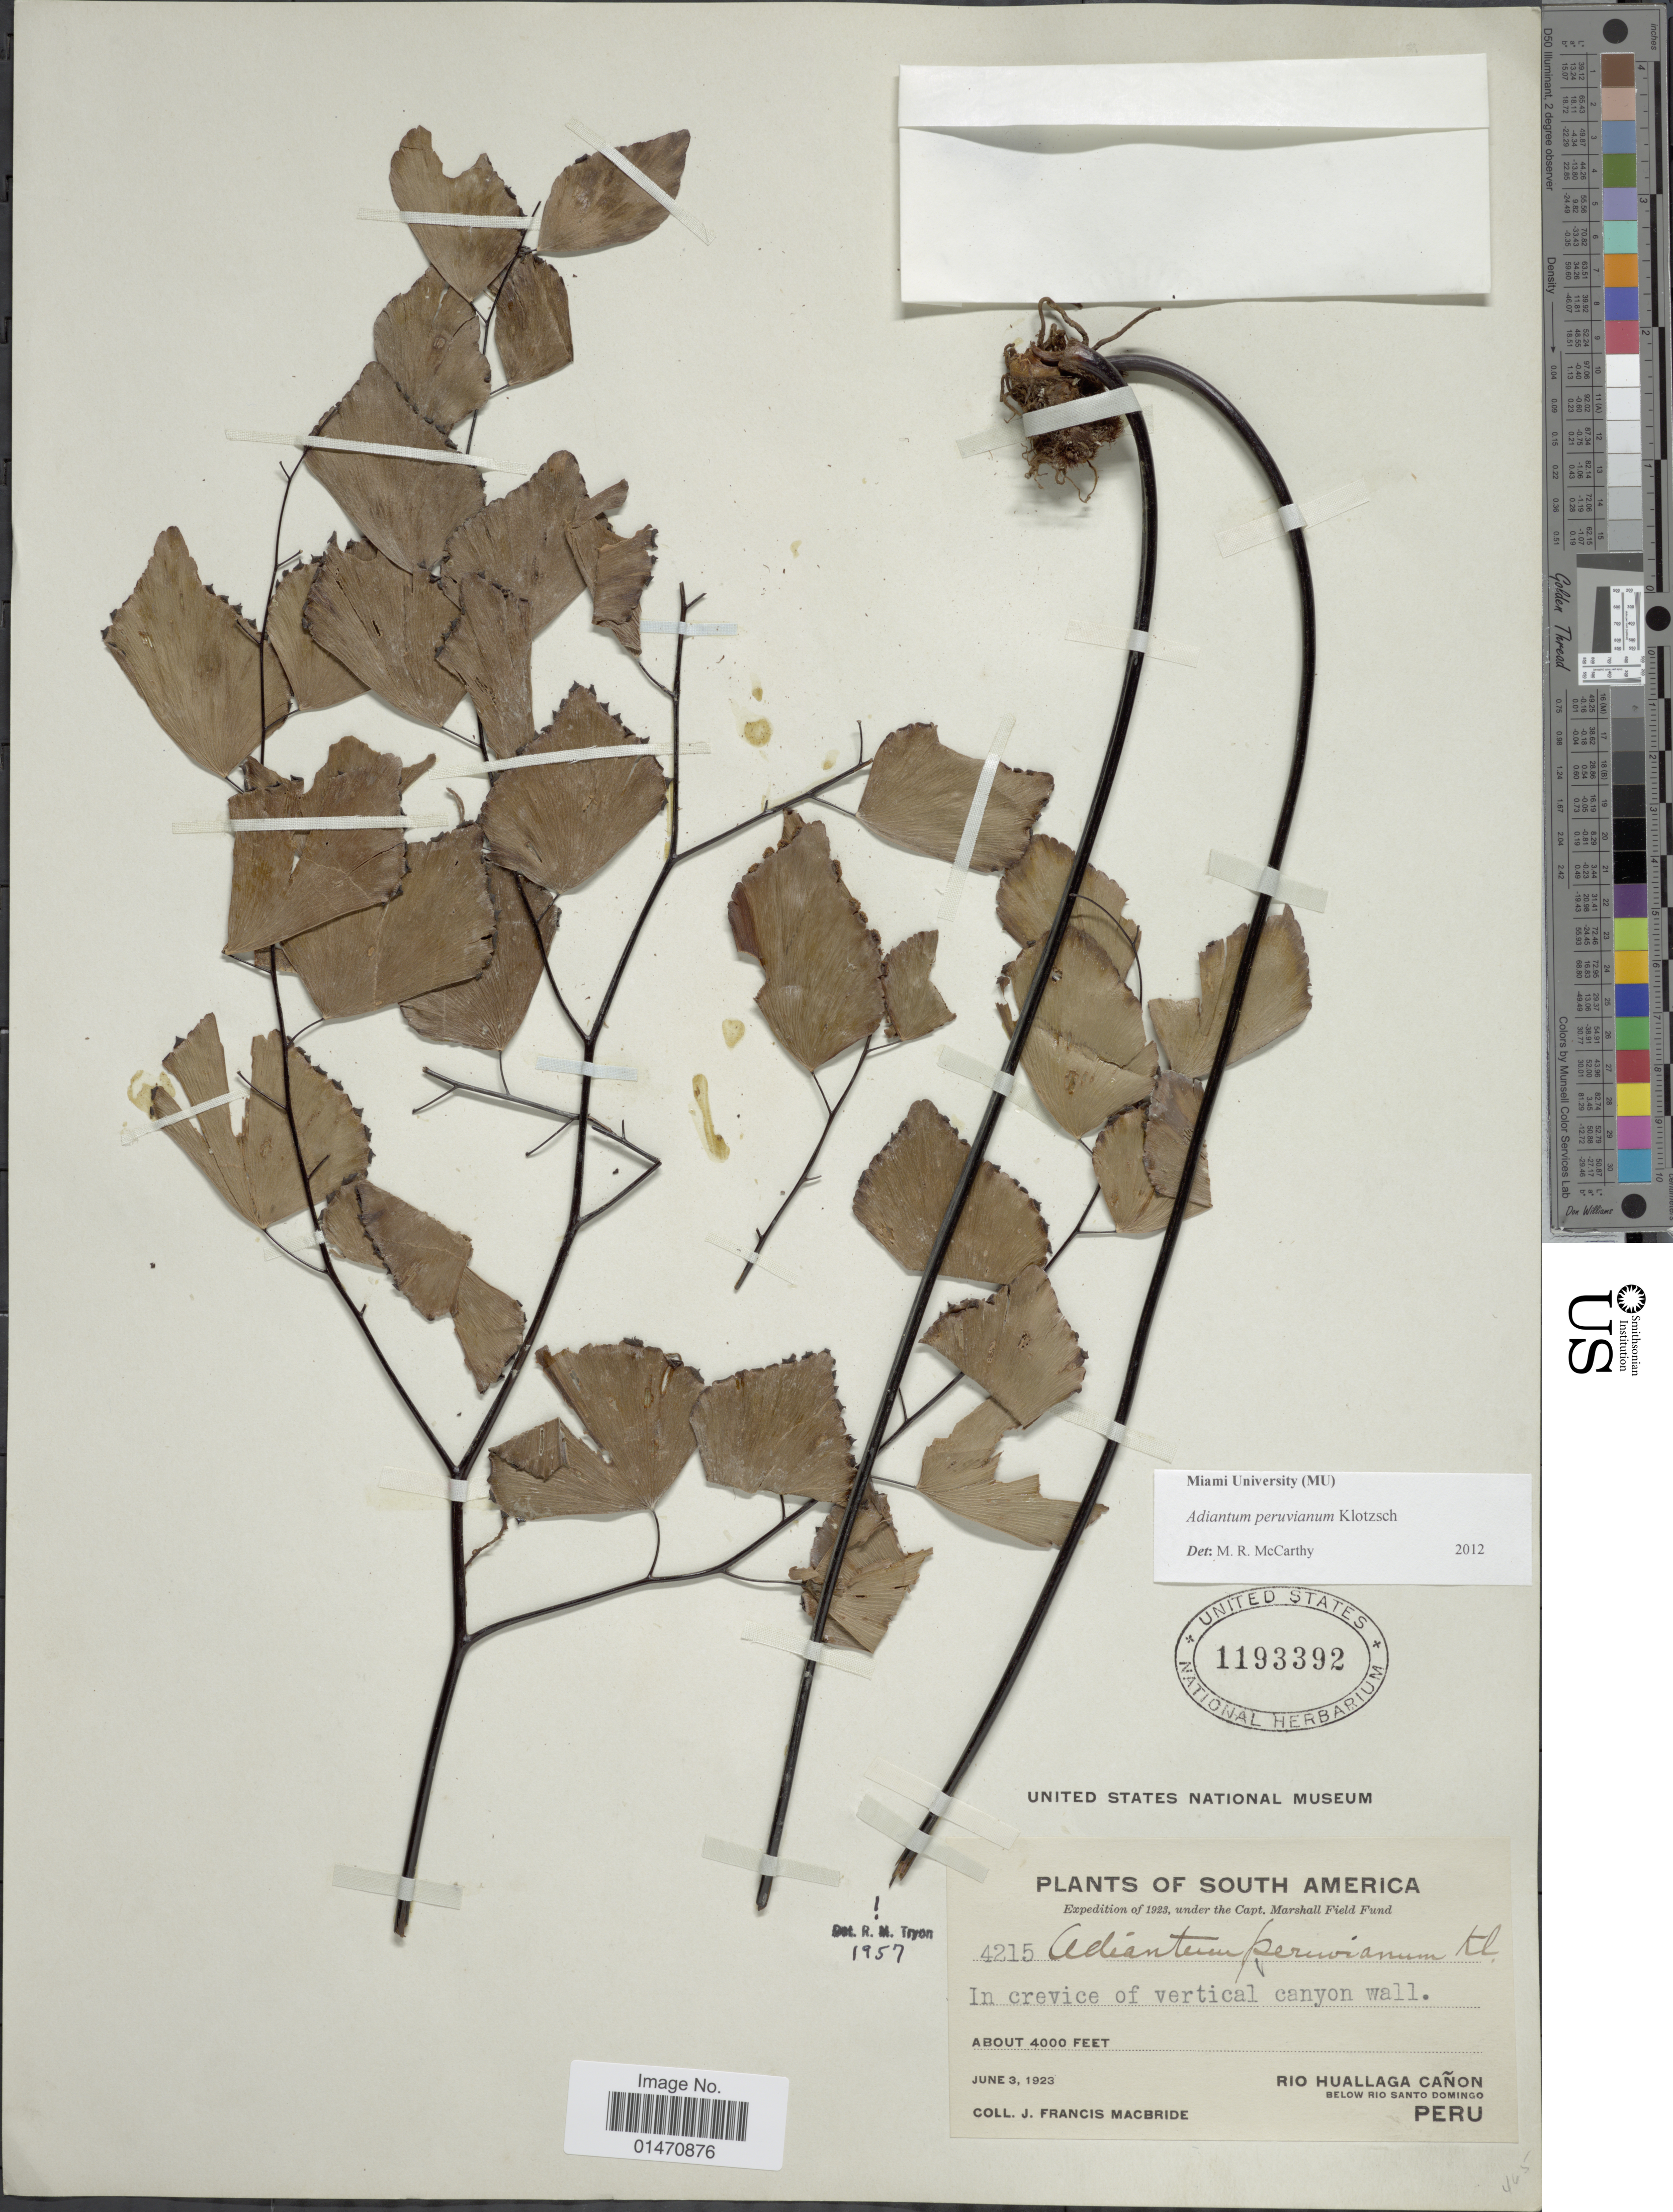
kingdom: Plantae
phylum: Tracheophyta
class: Polypodiopsida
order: Polypodiales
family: Pteridaceae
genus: Adiantum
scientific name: Adiantum peruvianum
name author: Klotzsch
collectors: J. F. Macbride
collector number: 4215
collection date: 1923-06-03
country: Peru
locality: South America, in crevice of vertical canyon wall, Rio Huallaga Canon, below Rio Santo Domingo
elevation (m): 1219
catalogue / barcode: US 1193392